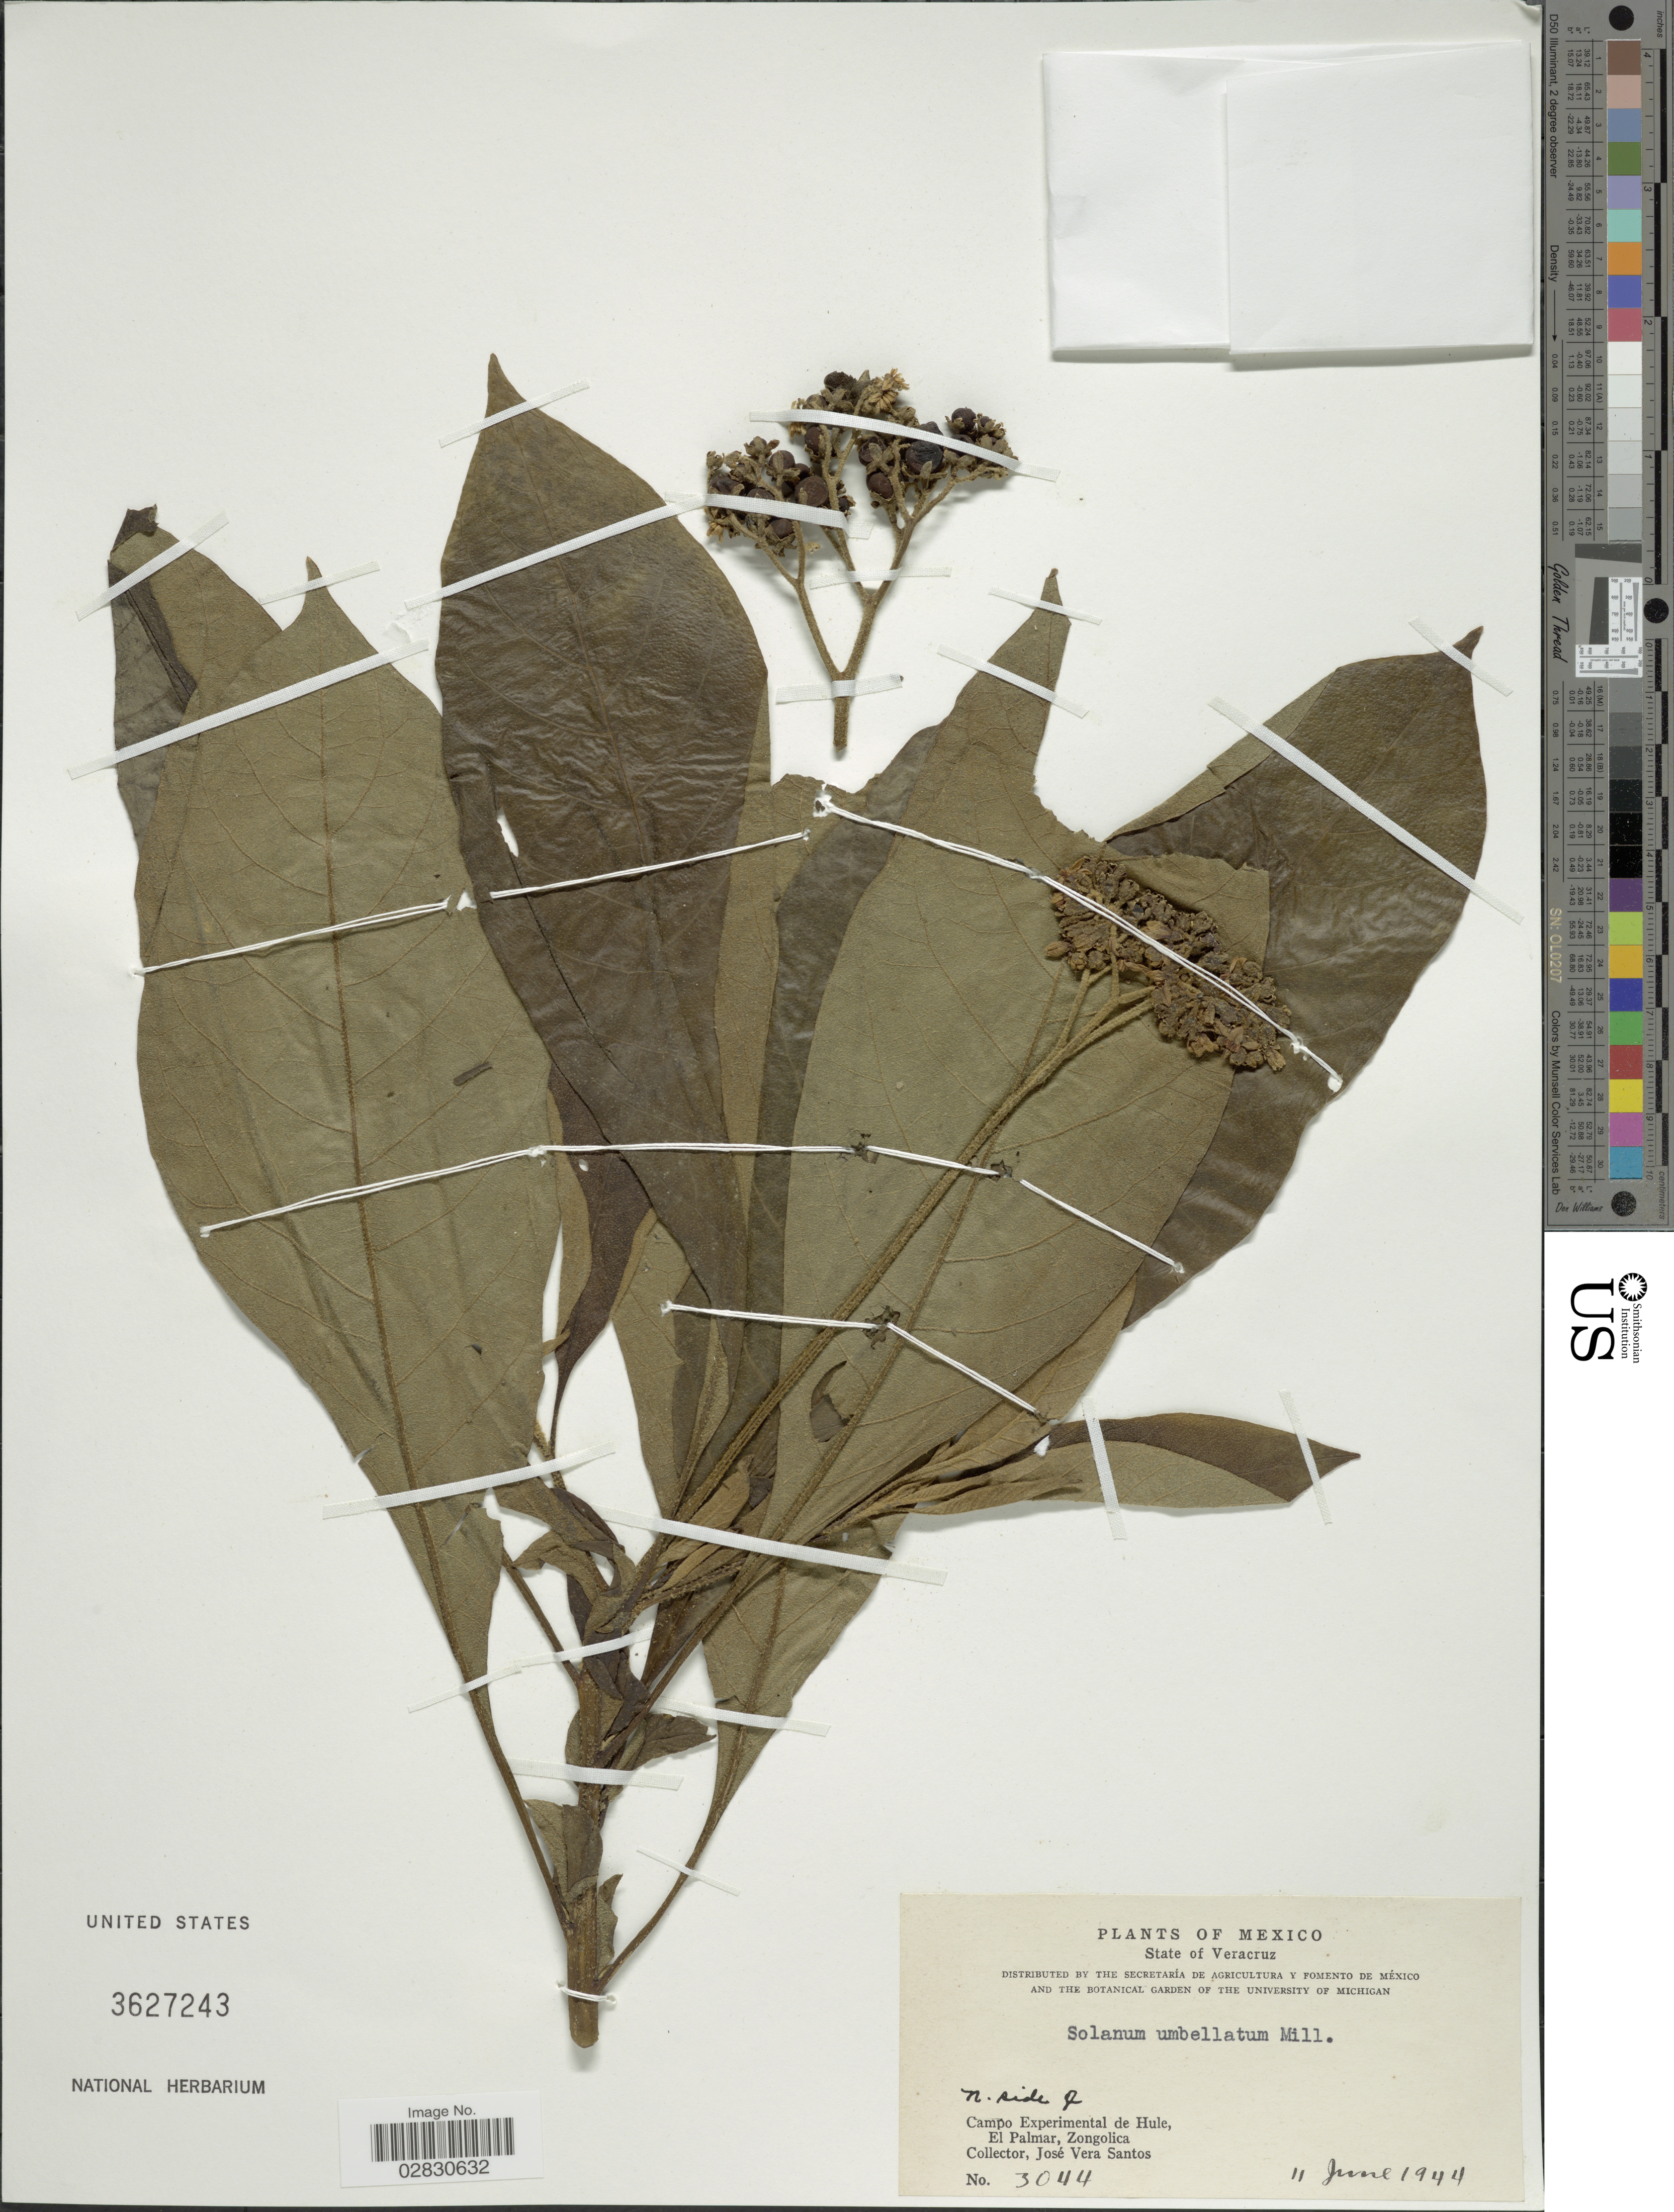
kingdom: Plantae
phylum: Tracheophyta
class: Magnoliopsida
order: Solanales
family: Solanaceae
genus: Solanum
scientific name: Solanum umbellatum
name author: Mill.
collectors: J. V. Santos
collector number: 3044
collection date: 1944-06-11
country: Mexico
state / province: Veracruz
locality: Veracruz. N. side of Campo Experimental de Hule, El Palmar, Zongolica.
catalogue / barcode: US 3627243